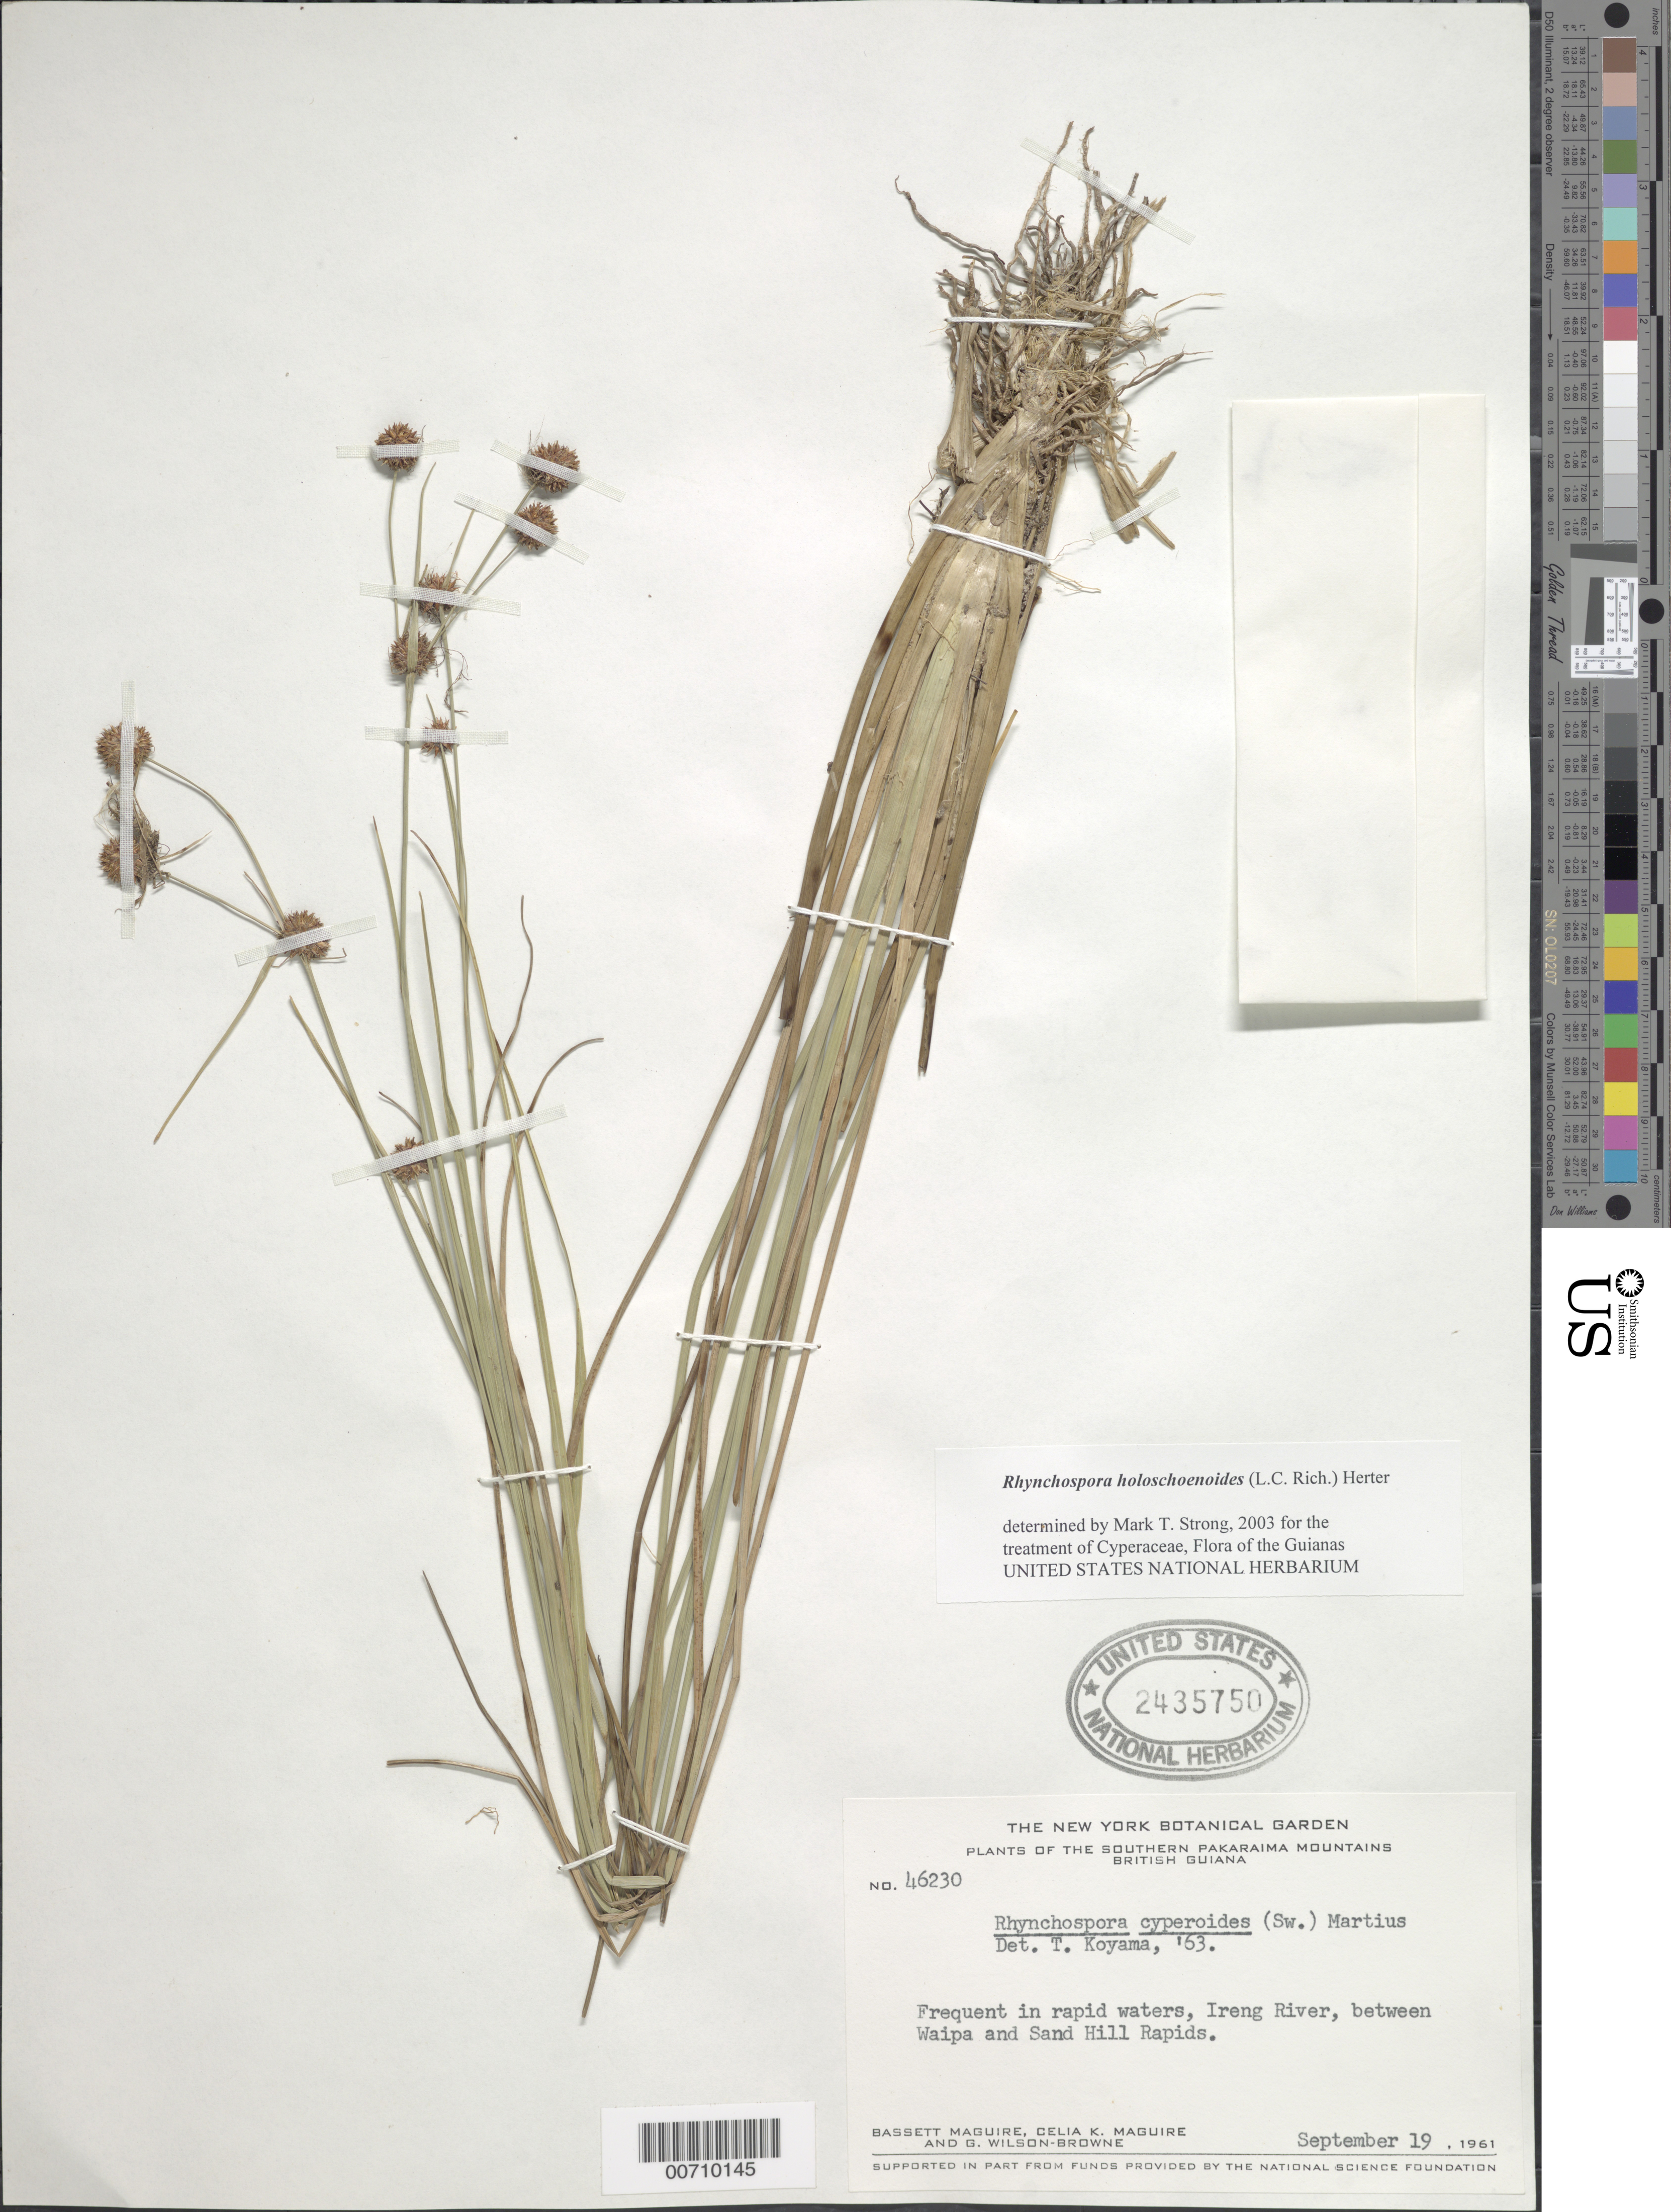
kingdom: Plantae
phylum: Tracheophyta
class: Liliopsida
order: Poales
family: Cyperaceae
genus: Rhynchospora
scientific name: Rhynchospora holoschoenoides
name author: (Rich.) Herter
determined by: Strong, M. T., (US), Smithsonian Institution - National Museum of Natural History (UNITED STATES)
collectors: B. Maguire, C. K. Maguire & G. Wilson-Browne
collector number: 46230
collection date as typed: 19-Sep-61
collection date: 1961-09-19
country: Guyana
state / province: Potaro-Siparuni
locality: Ireng River, between Waipa and Sand Hill Rapids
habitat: In rapid waters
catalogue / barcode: US 2435750